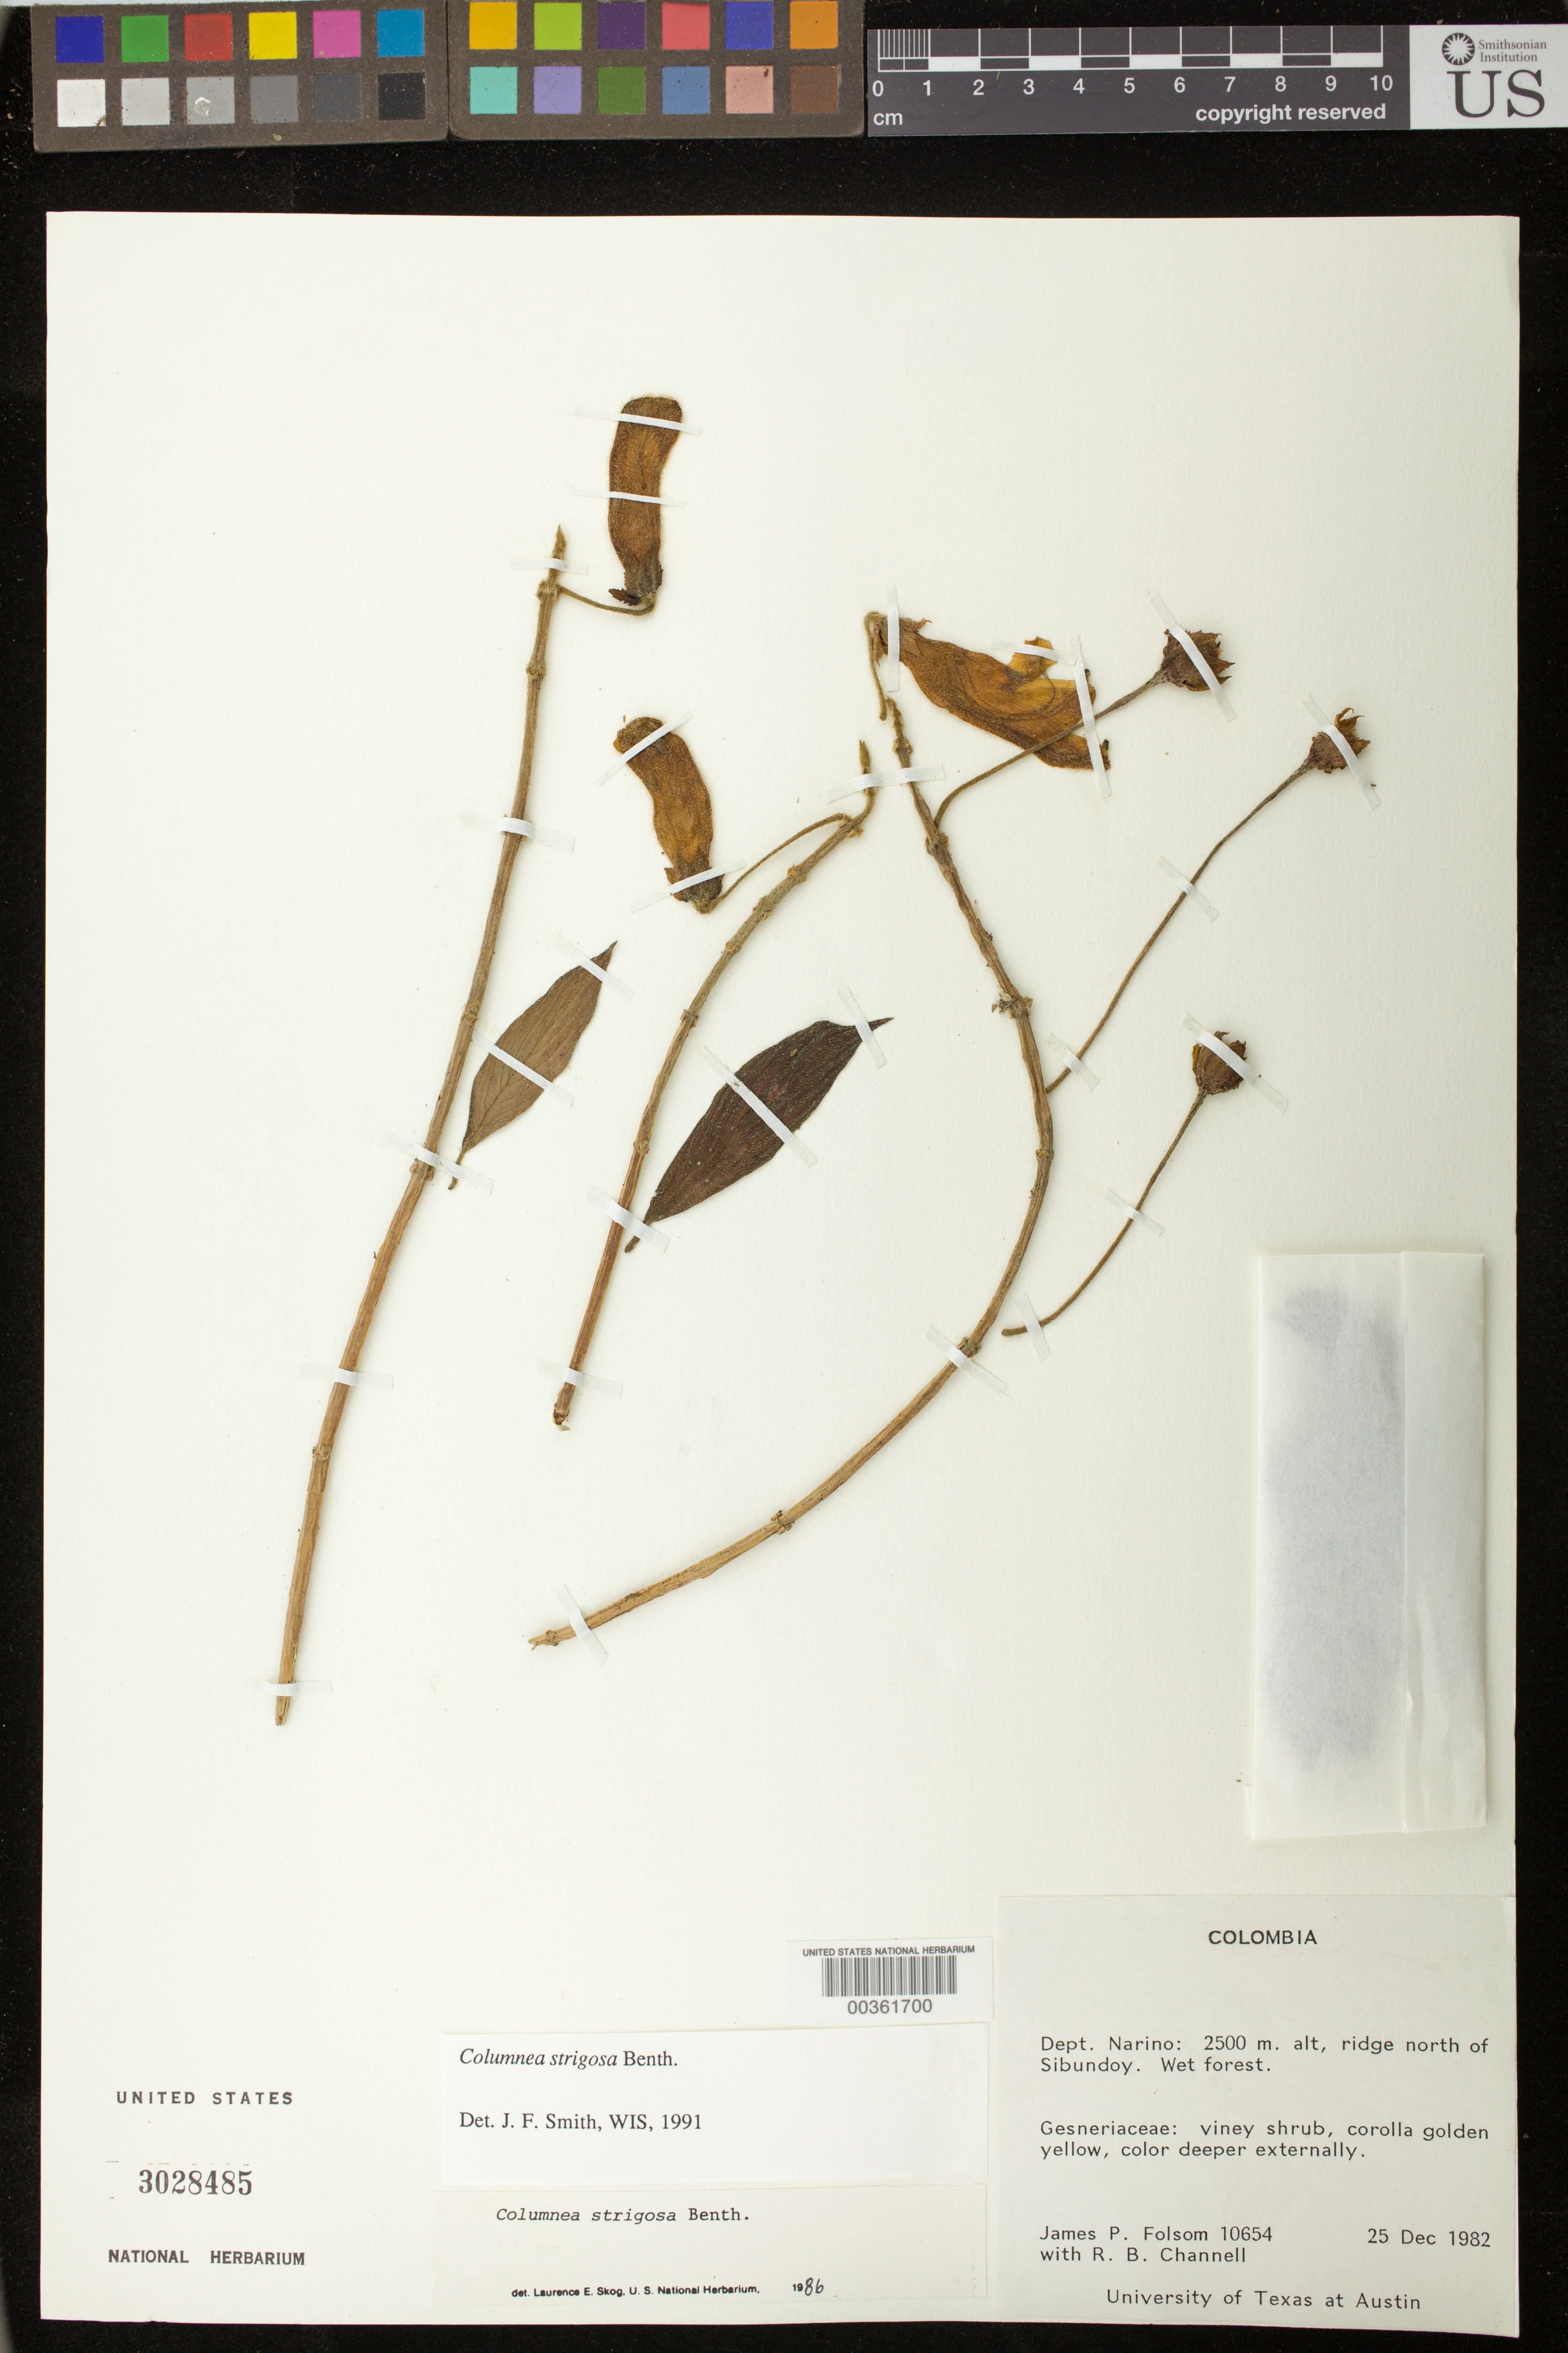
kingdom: Plantae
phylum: Tracheophyta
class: Magnoliopsida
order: Lamiales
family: Gesneriaceae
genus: Columnea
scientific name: Columnea strigosa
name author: Benth.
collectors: J. P. Folsom & R. B. Channell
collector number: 10654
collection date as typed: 25 Dec 1982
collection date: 1982-12-25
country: Colombia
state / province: Nariño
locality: Ridge N of Sibundoy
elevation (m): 2500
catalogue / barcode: US 3028485